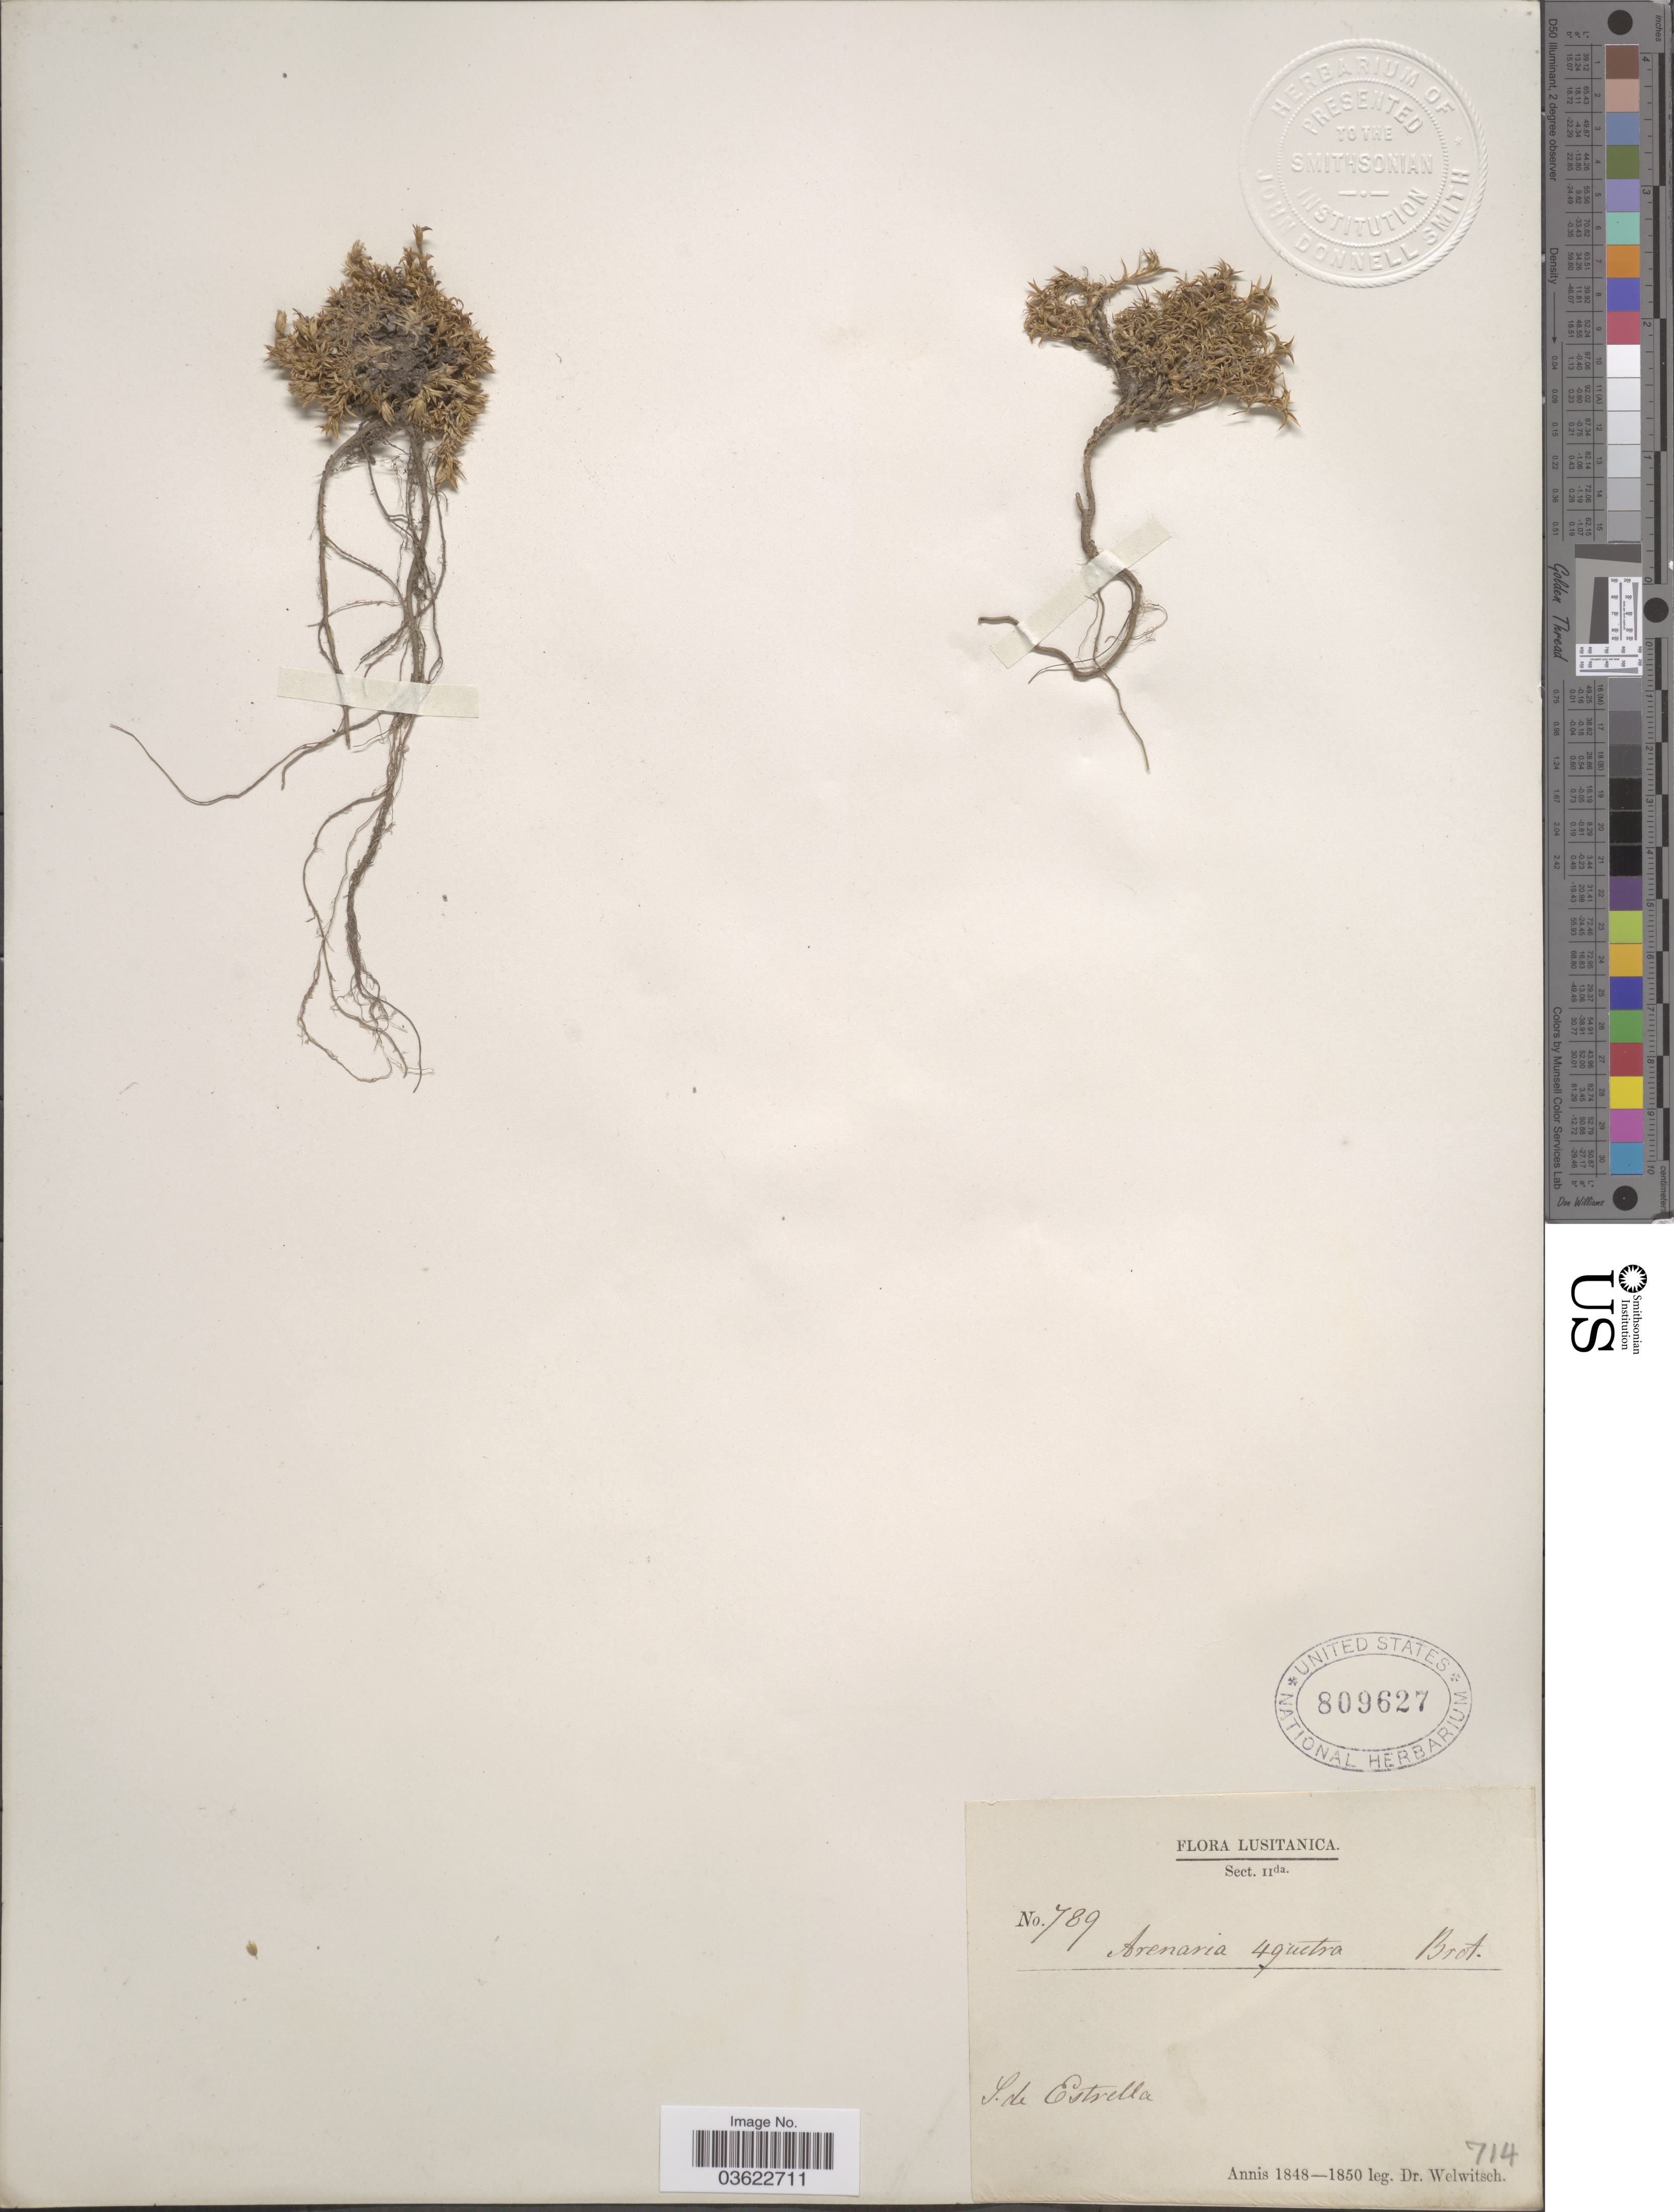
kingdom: Plantae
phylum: Tracheophyta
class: Magnoliopsida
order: Caryophyllales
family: Caryophyllaceae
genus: Arenaria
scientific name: Arenaria sp.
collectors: -. Welwitsch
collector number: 789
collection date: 1848/1850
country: Portugal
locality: Lusitanica. S. de Estrella.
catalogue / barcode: US 809627